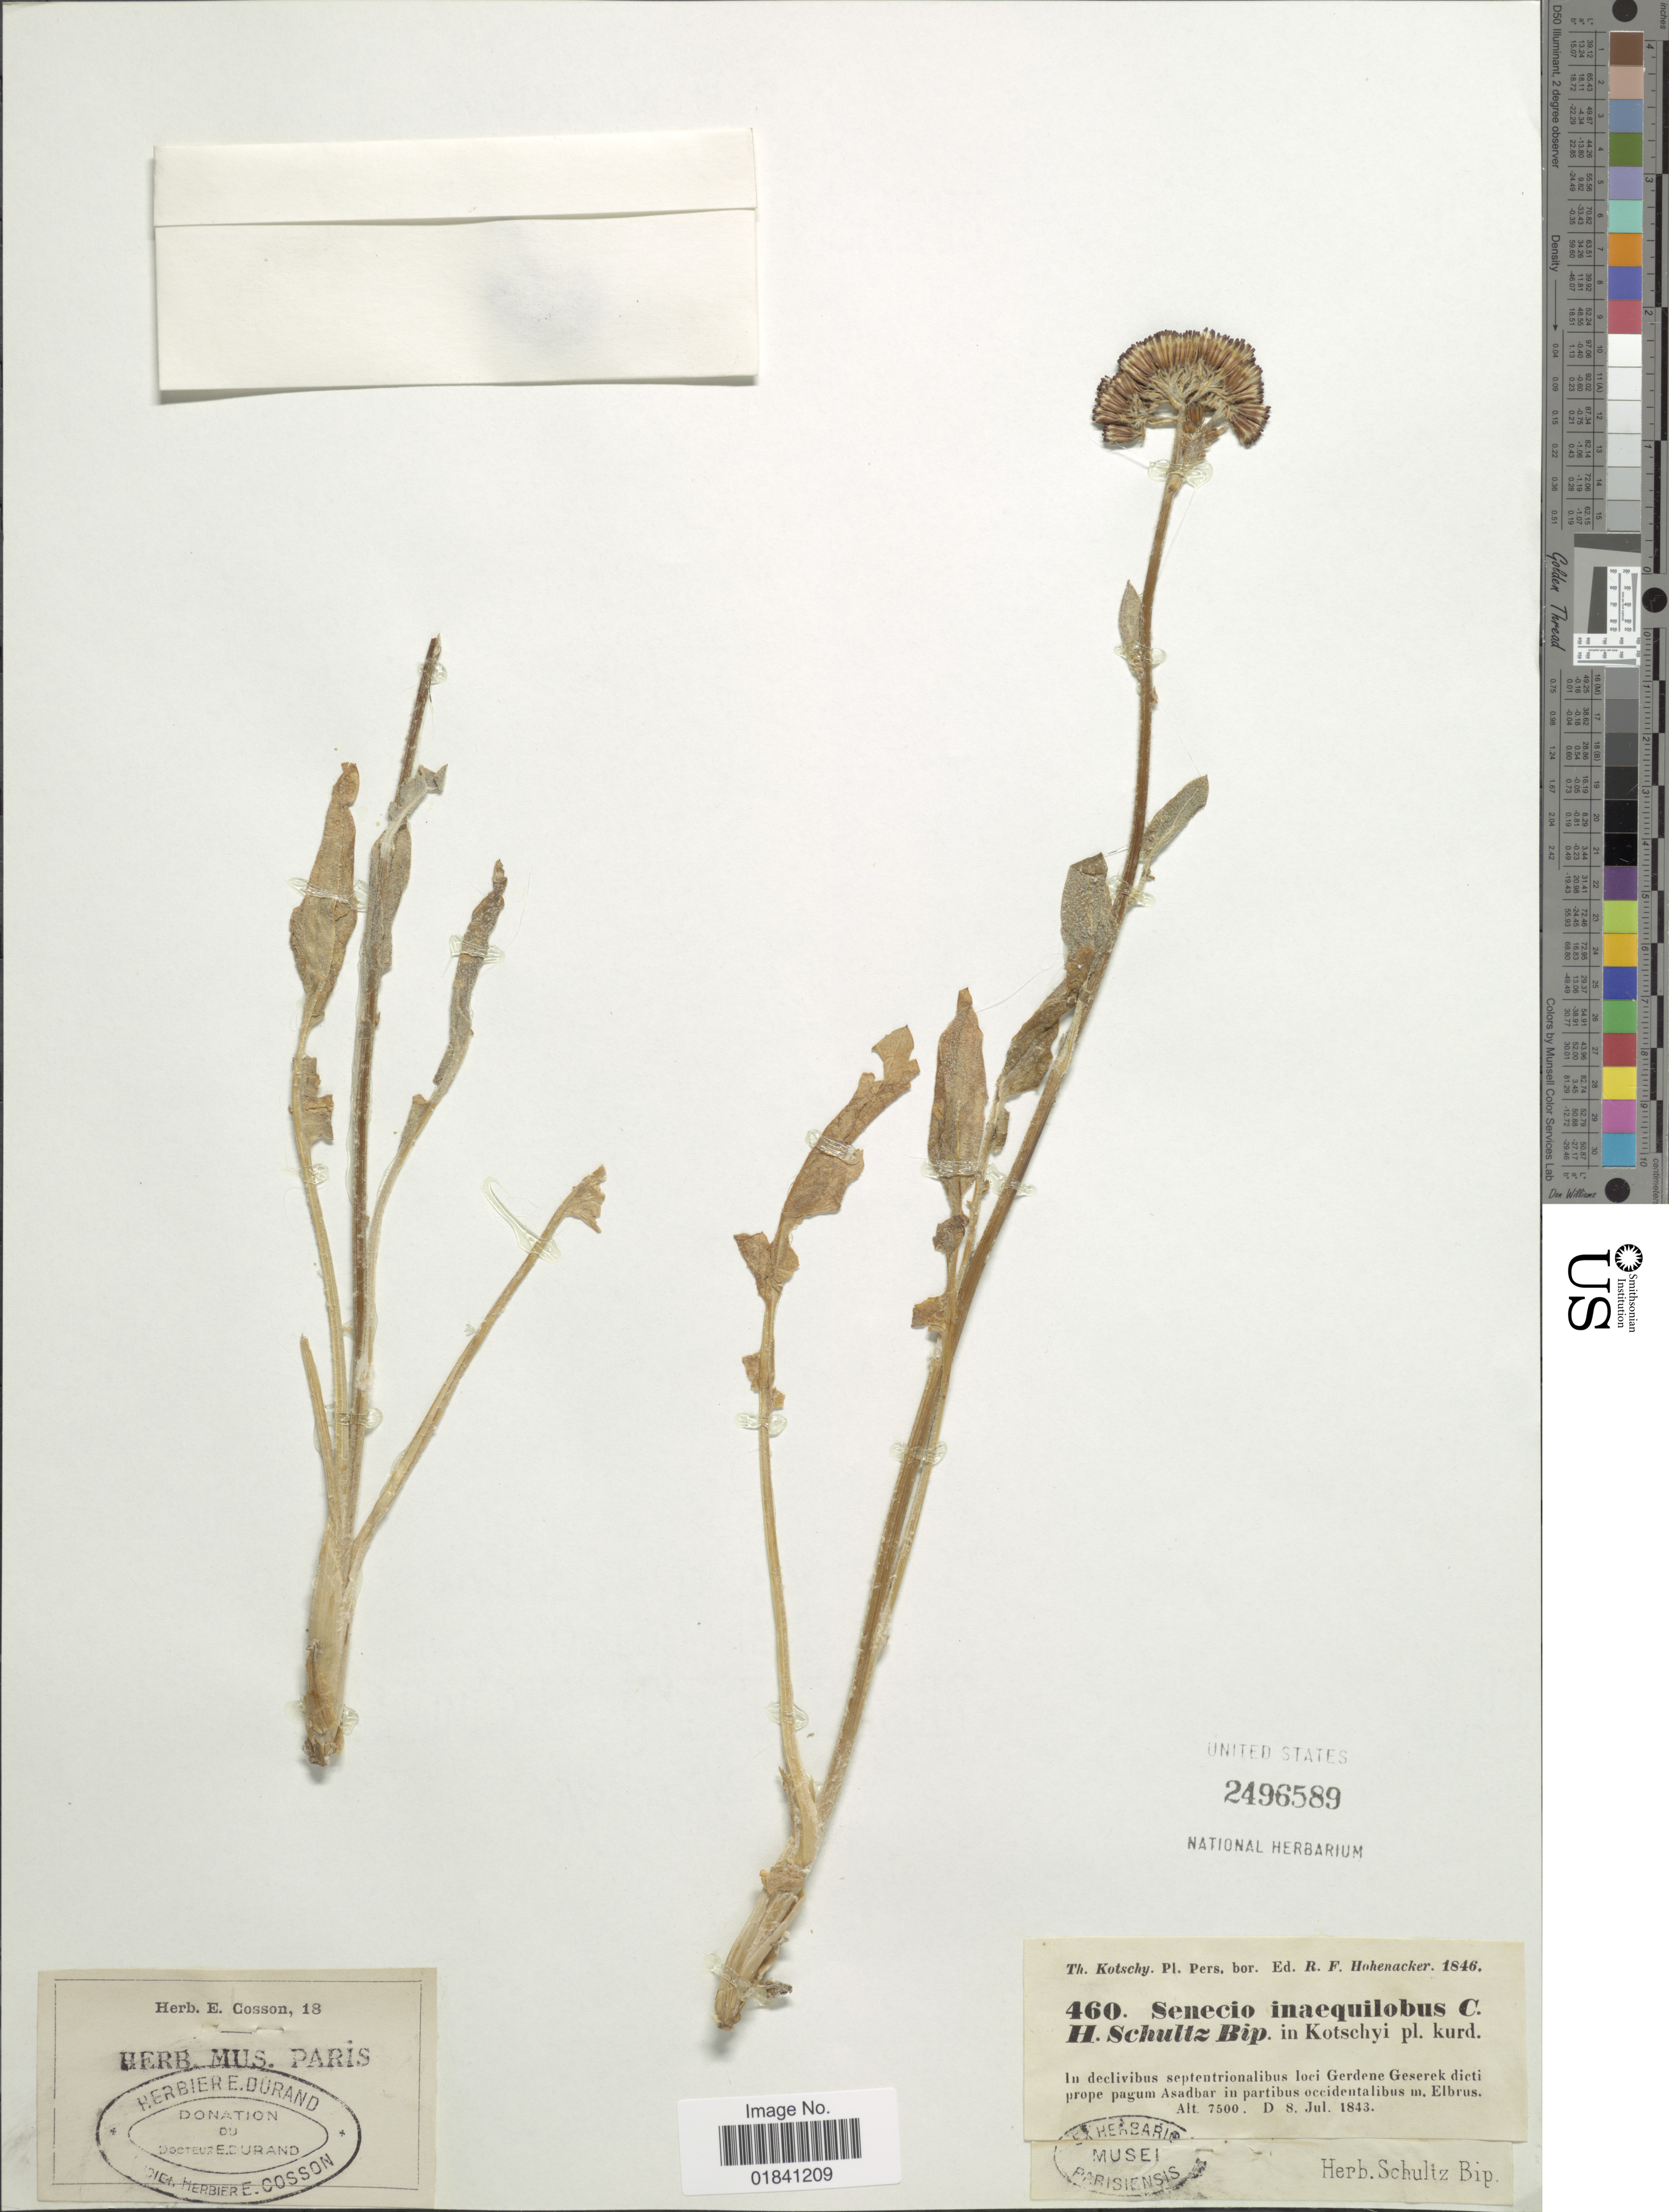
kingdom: Plantae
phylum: Tracheophyta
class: Magnoliopsida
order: Asterales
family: Asteraceae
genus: Senecio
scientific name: Senecio inaequilobus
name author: Kotschy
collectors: K. G. Kotschy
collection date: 1843-07-08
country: Russian Federation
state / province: Kabardino-Balkar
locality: Pers. bor. in declivibus septentrionalis loci Gerdene Geserek dieti prope pagum Asadbar in partibus occidentalibus m. Elbrus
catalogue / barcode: US 2496589